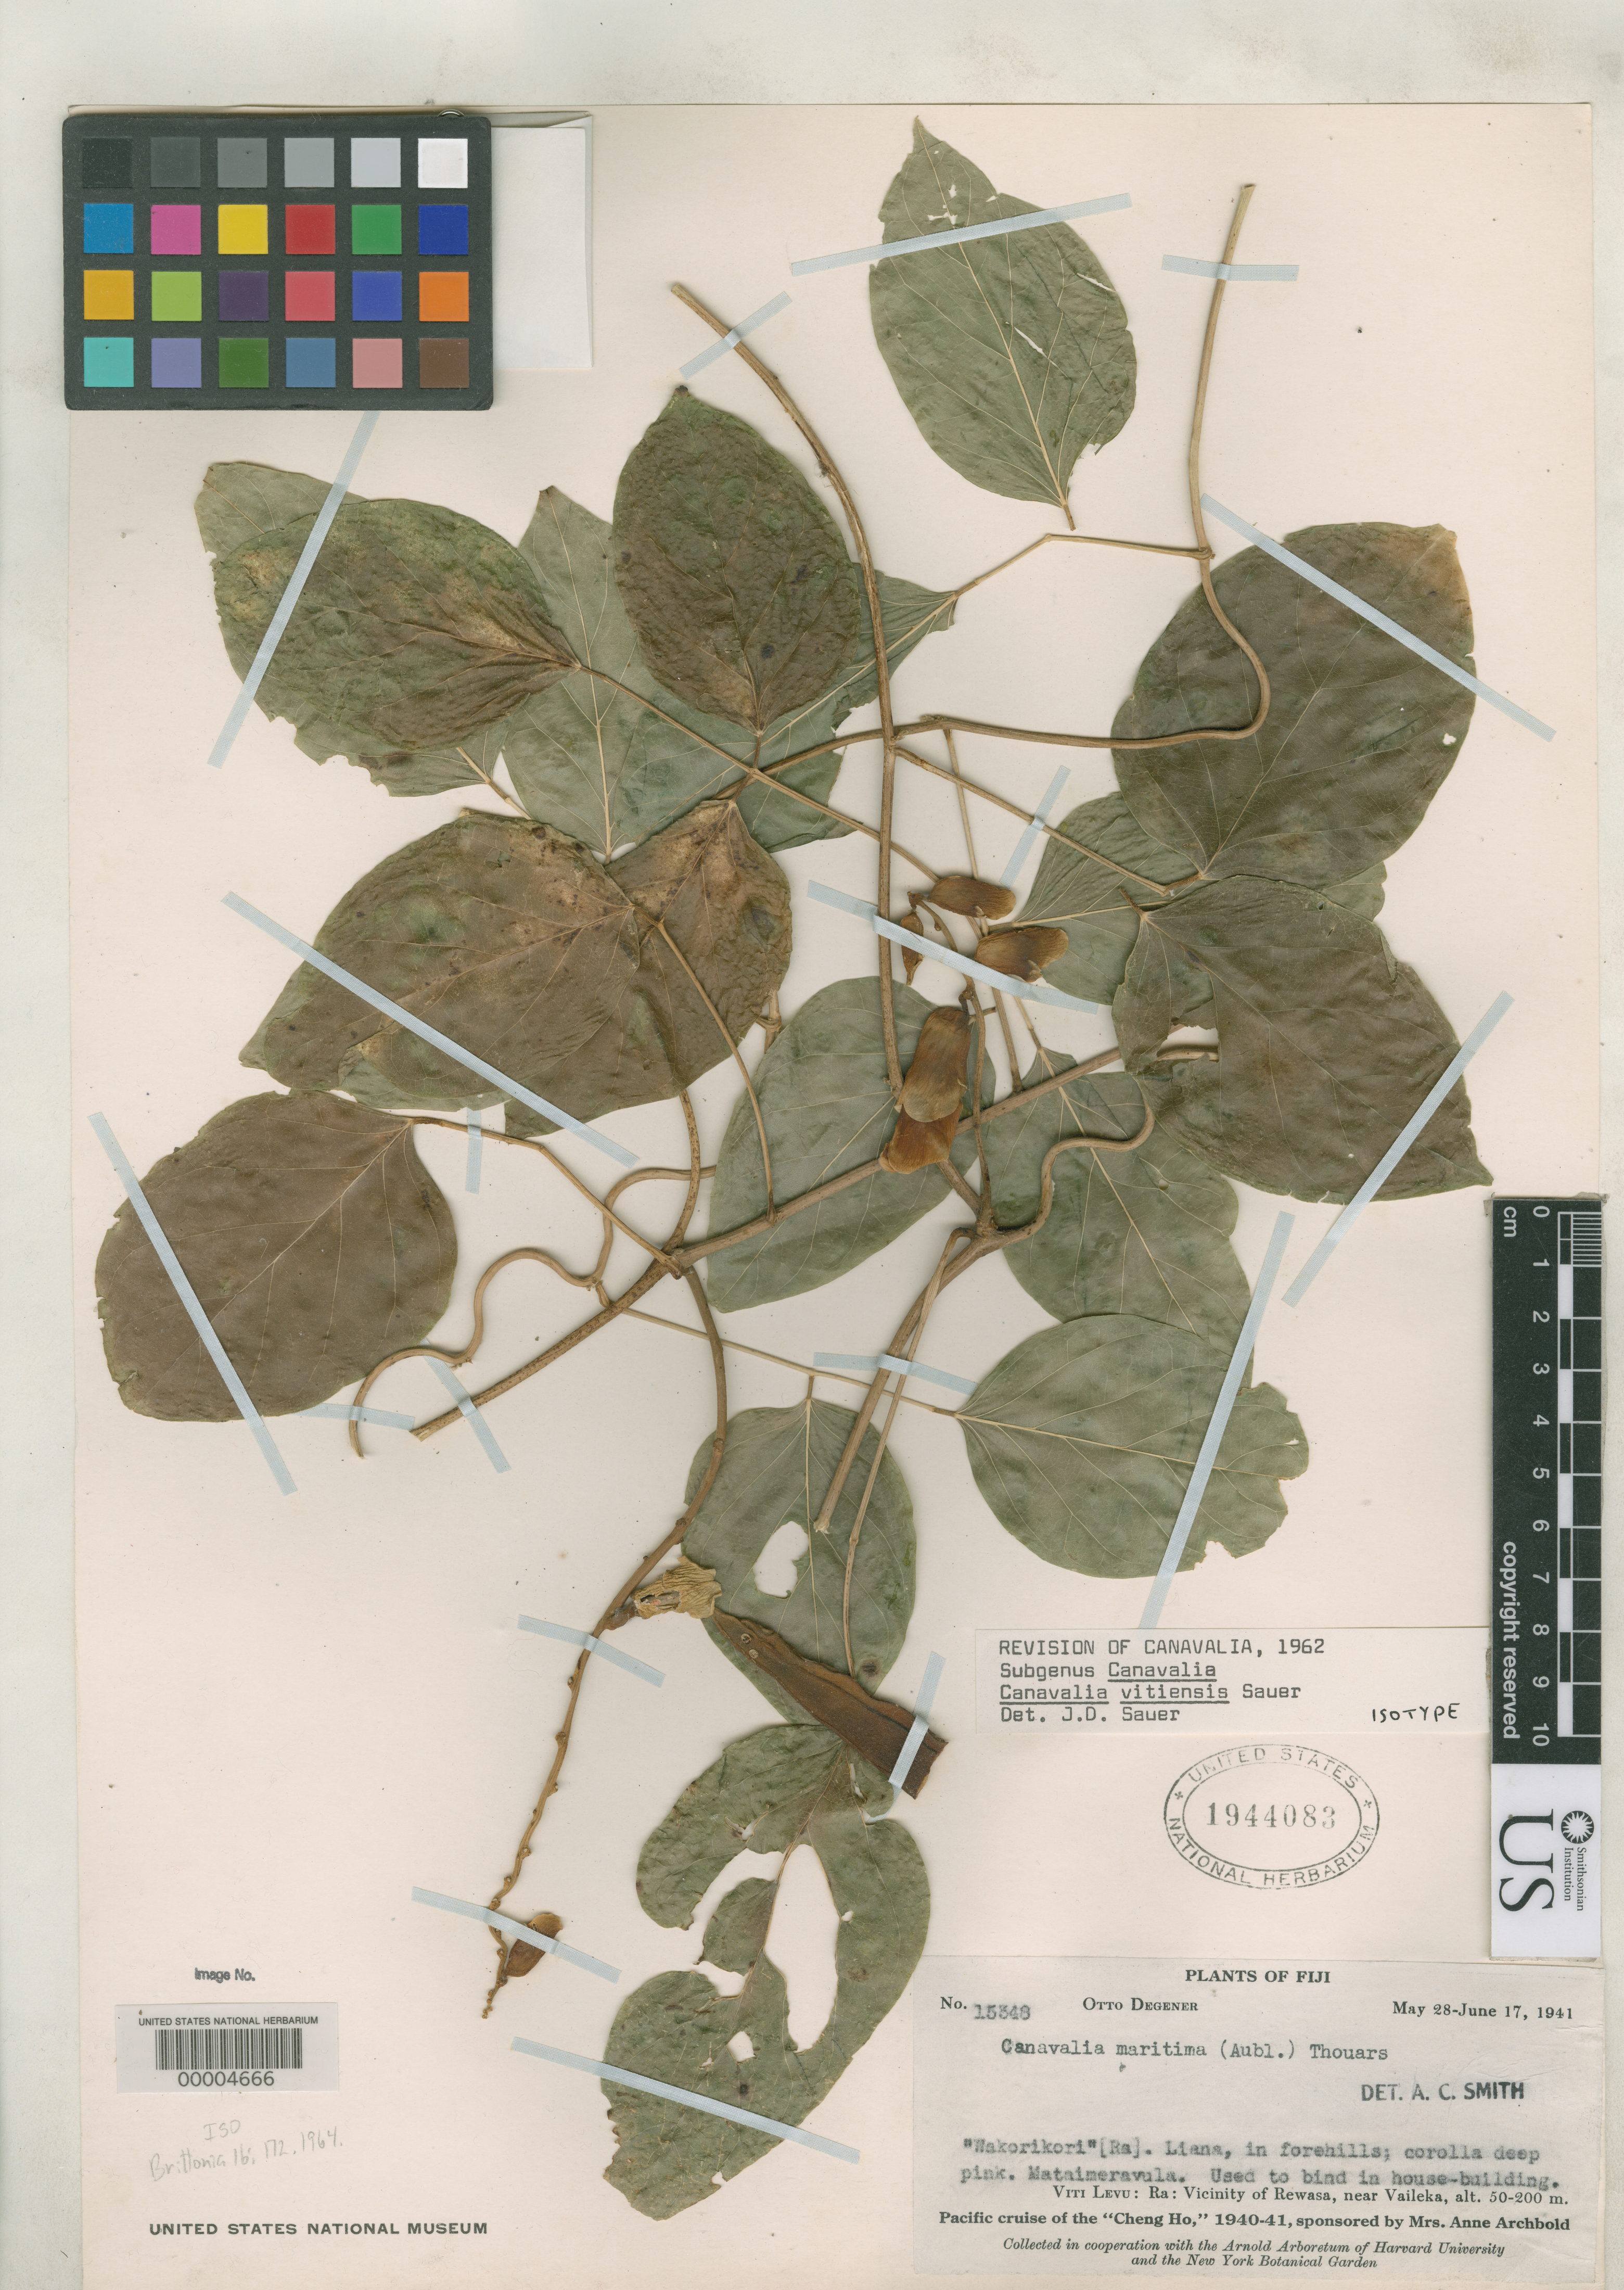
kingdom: Plantae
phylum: Tracheophyta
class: Magnoliopsida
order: Fabales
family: Fabaceae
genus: Canavalia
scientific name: Canavalia vitiensis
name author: Sauer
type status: Isotype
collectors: O. Degener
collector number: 15348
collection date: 1941-05-28/1941-06-17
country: Fiji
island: Viti Levu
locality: Viti Levu: Ra: vicinity of Rewasa, near Vaileka. Mataimeravula.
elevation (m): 50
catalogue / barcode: US 1944083